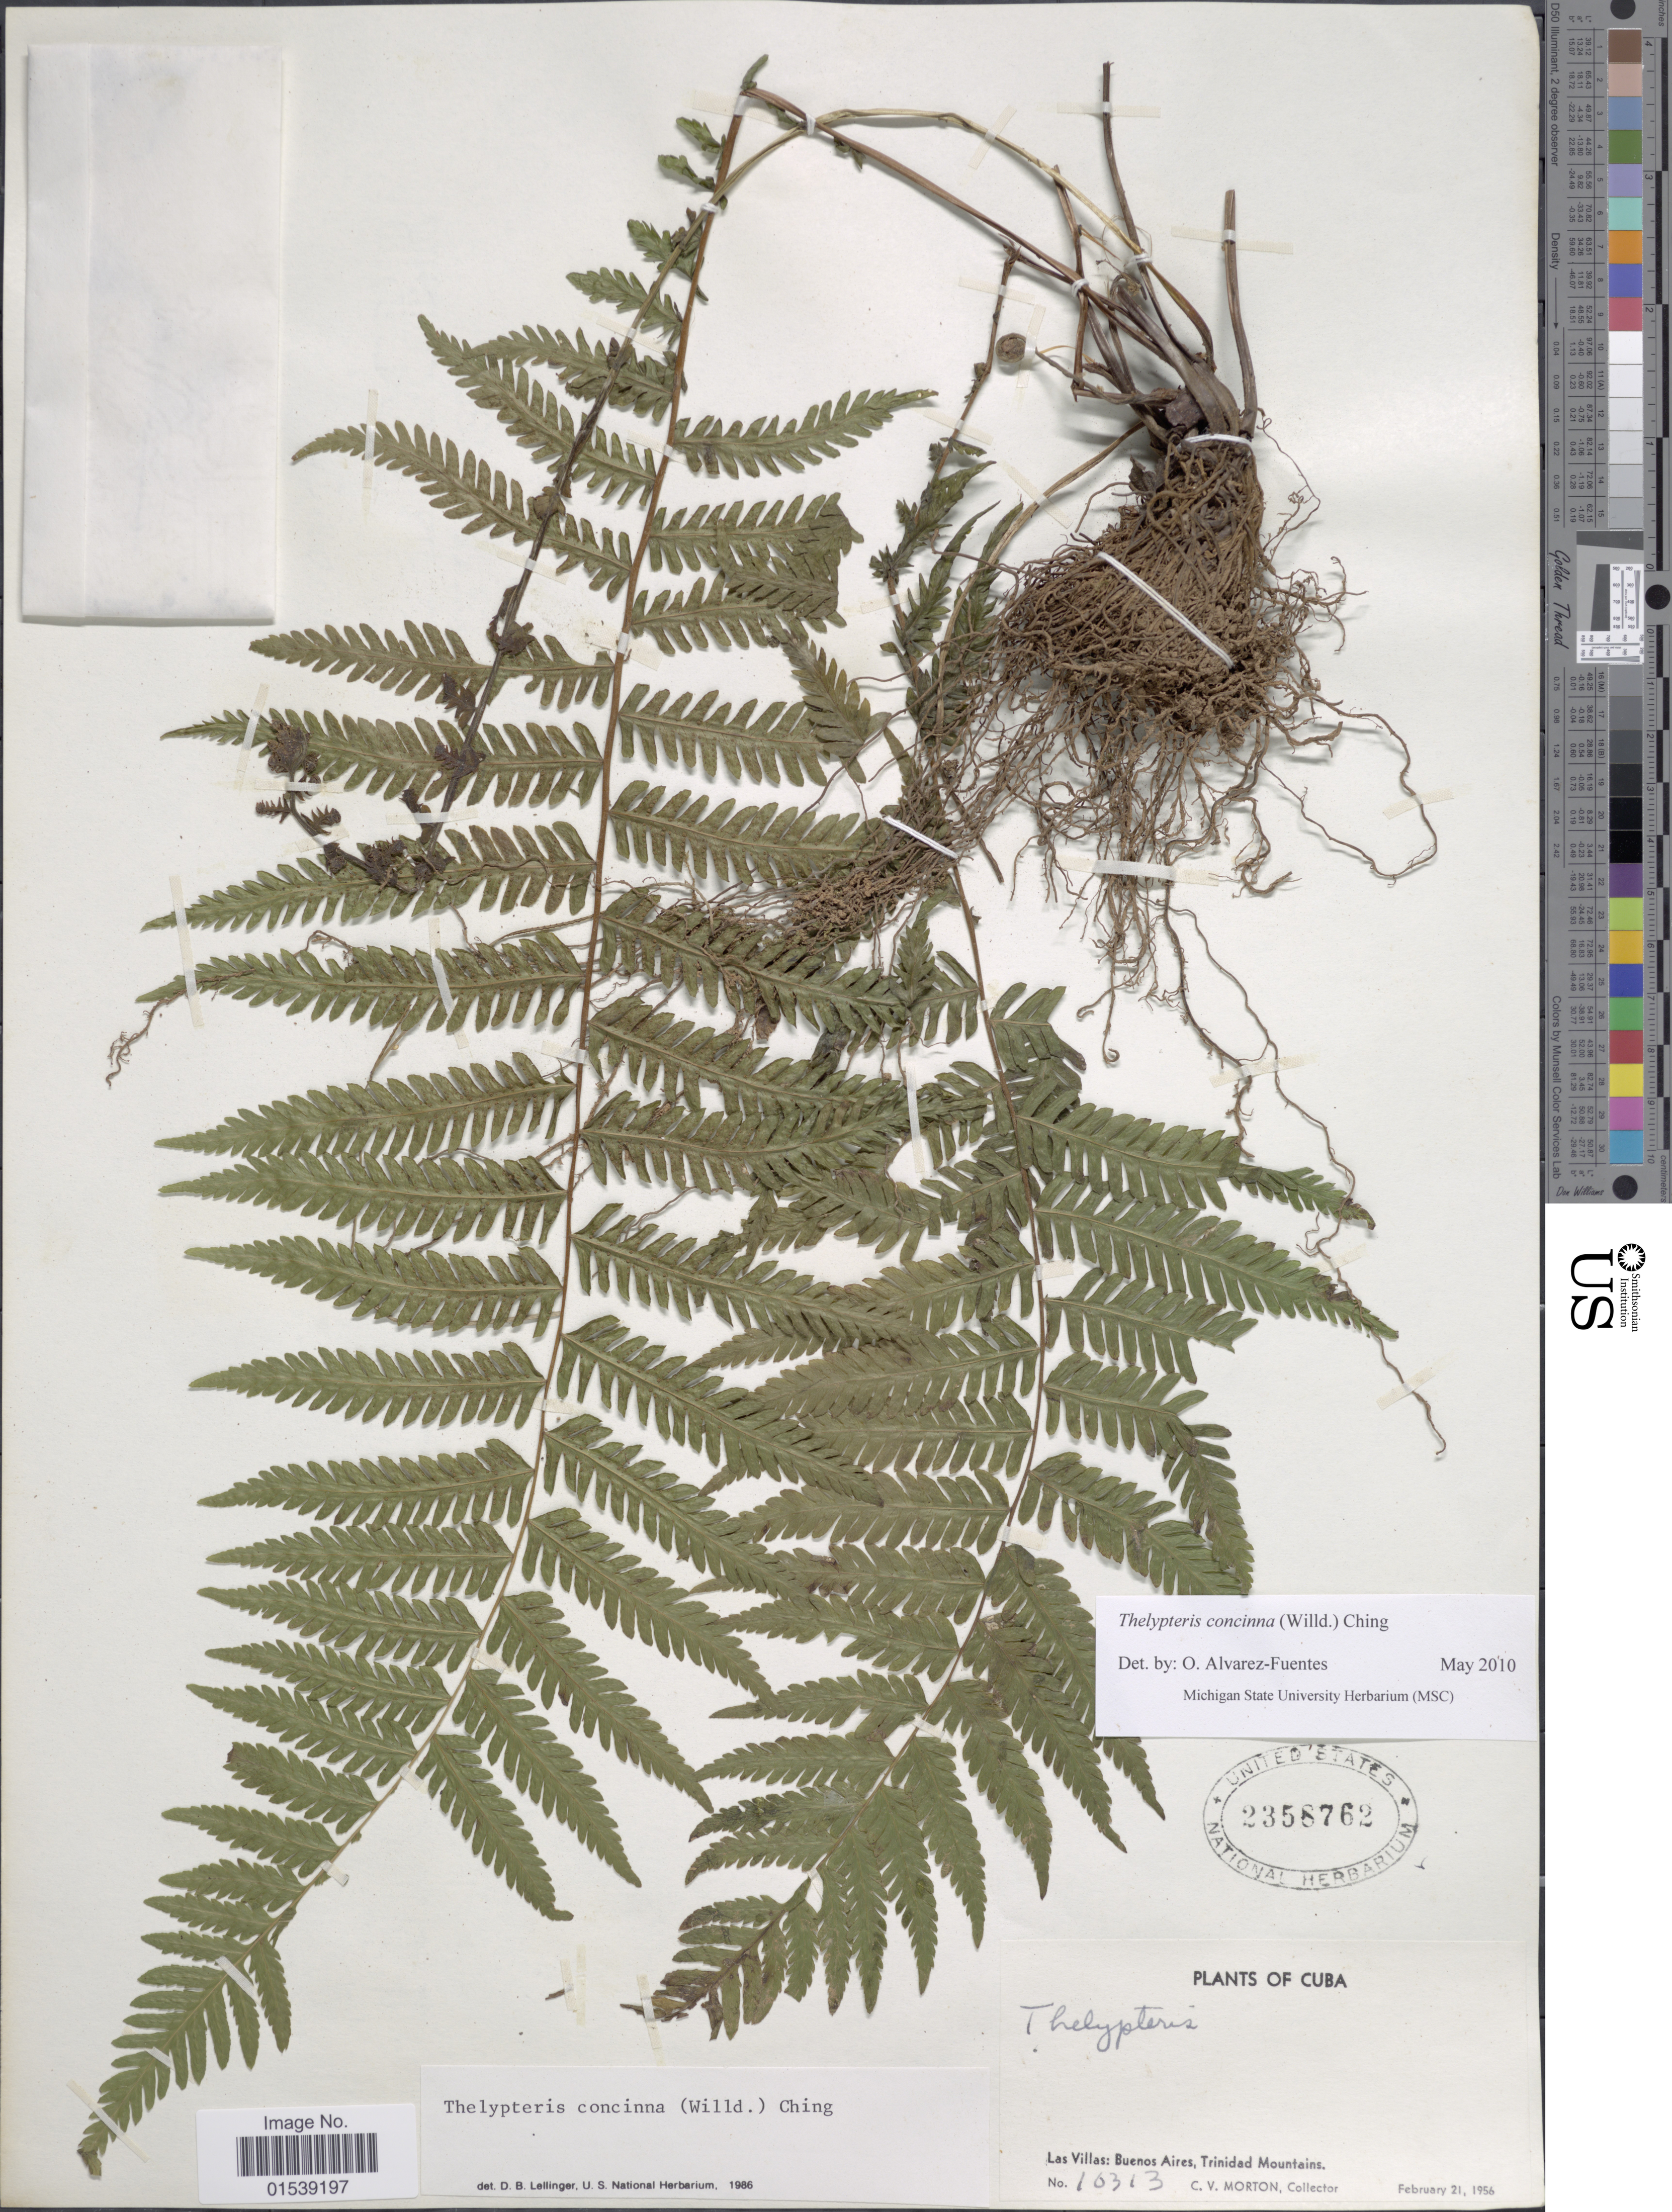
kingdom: Plantae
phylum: Tracheophyta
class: Polypodiopsida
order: Polypodiales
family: Thelypteridaceae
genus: Amauropelta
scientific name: Amauropelta concinna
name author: (Willd.) Pic. Serm.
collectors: C. V. Morton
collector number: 10313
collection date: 1956-02-21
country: Cuba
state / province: Las Villas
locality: Las Villas: Buenos Aires, Trinidad Mountains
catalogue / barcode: US 2358762